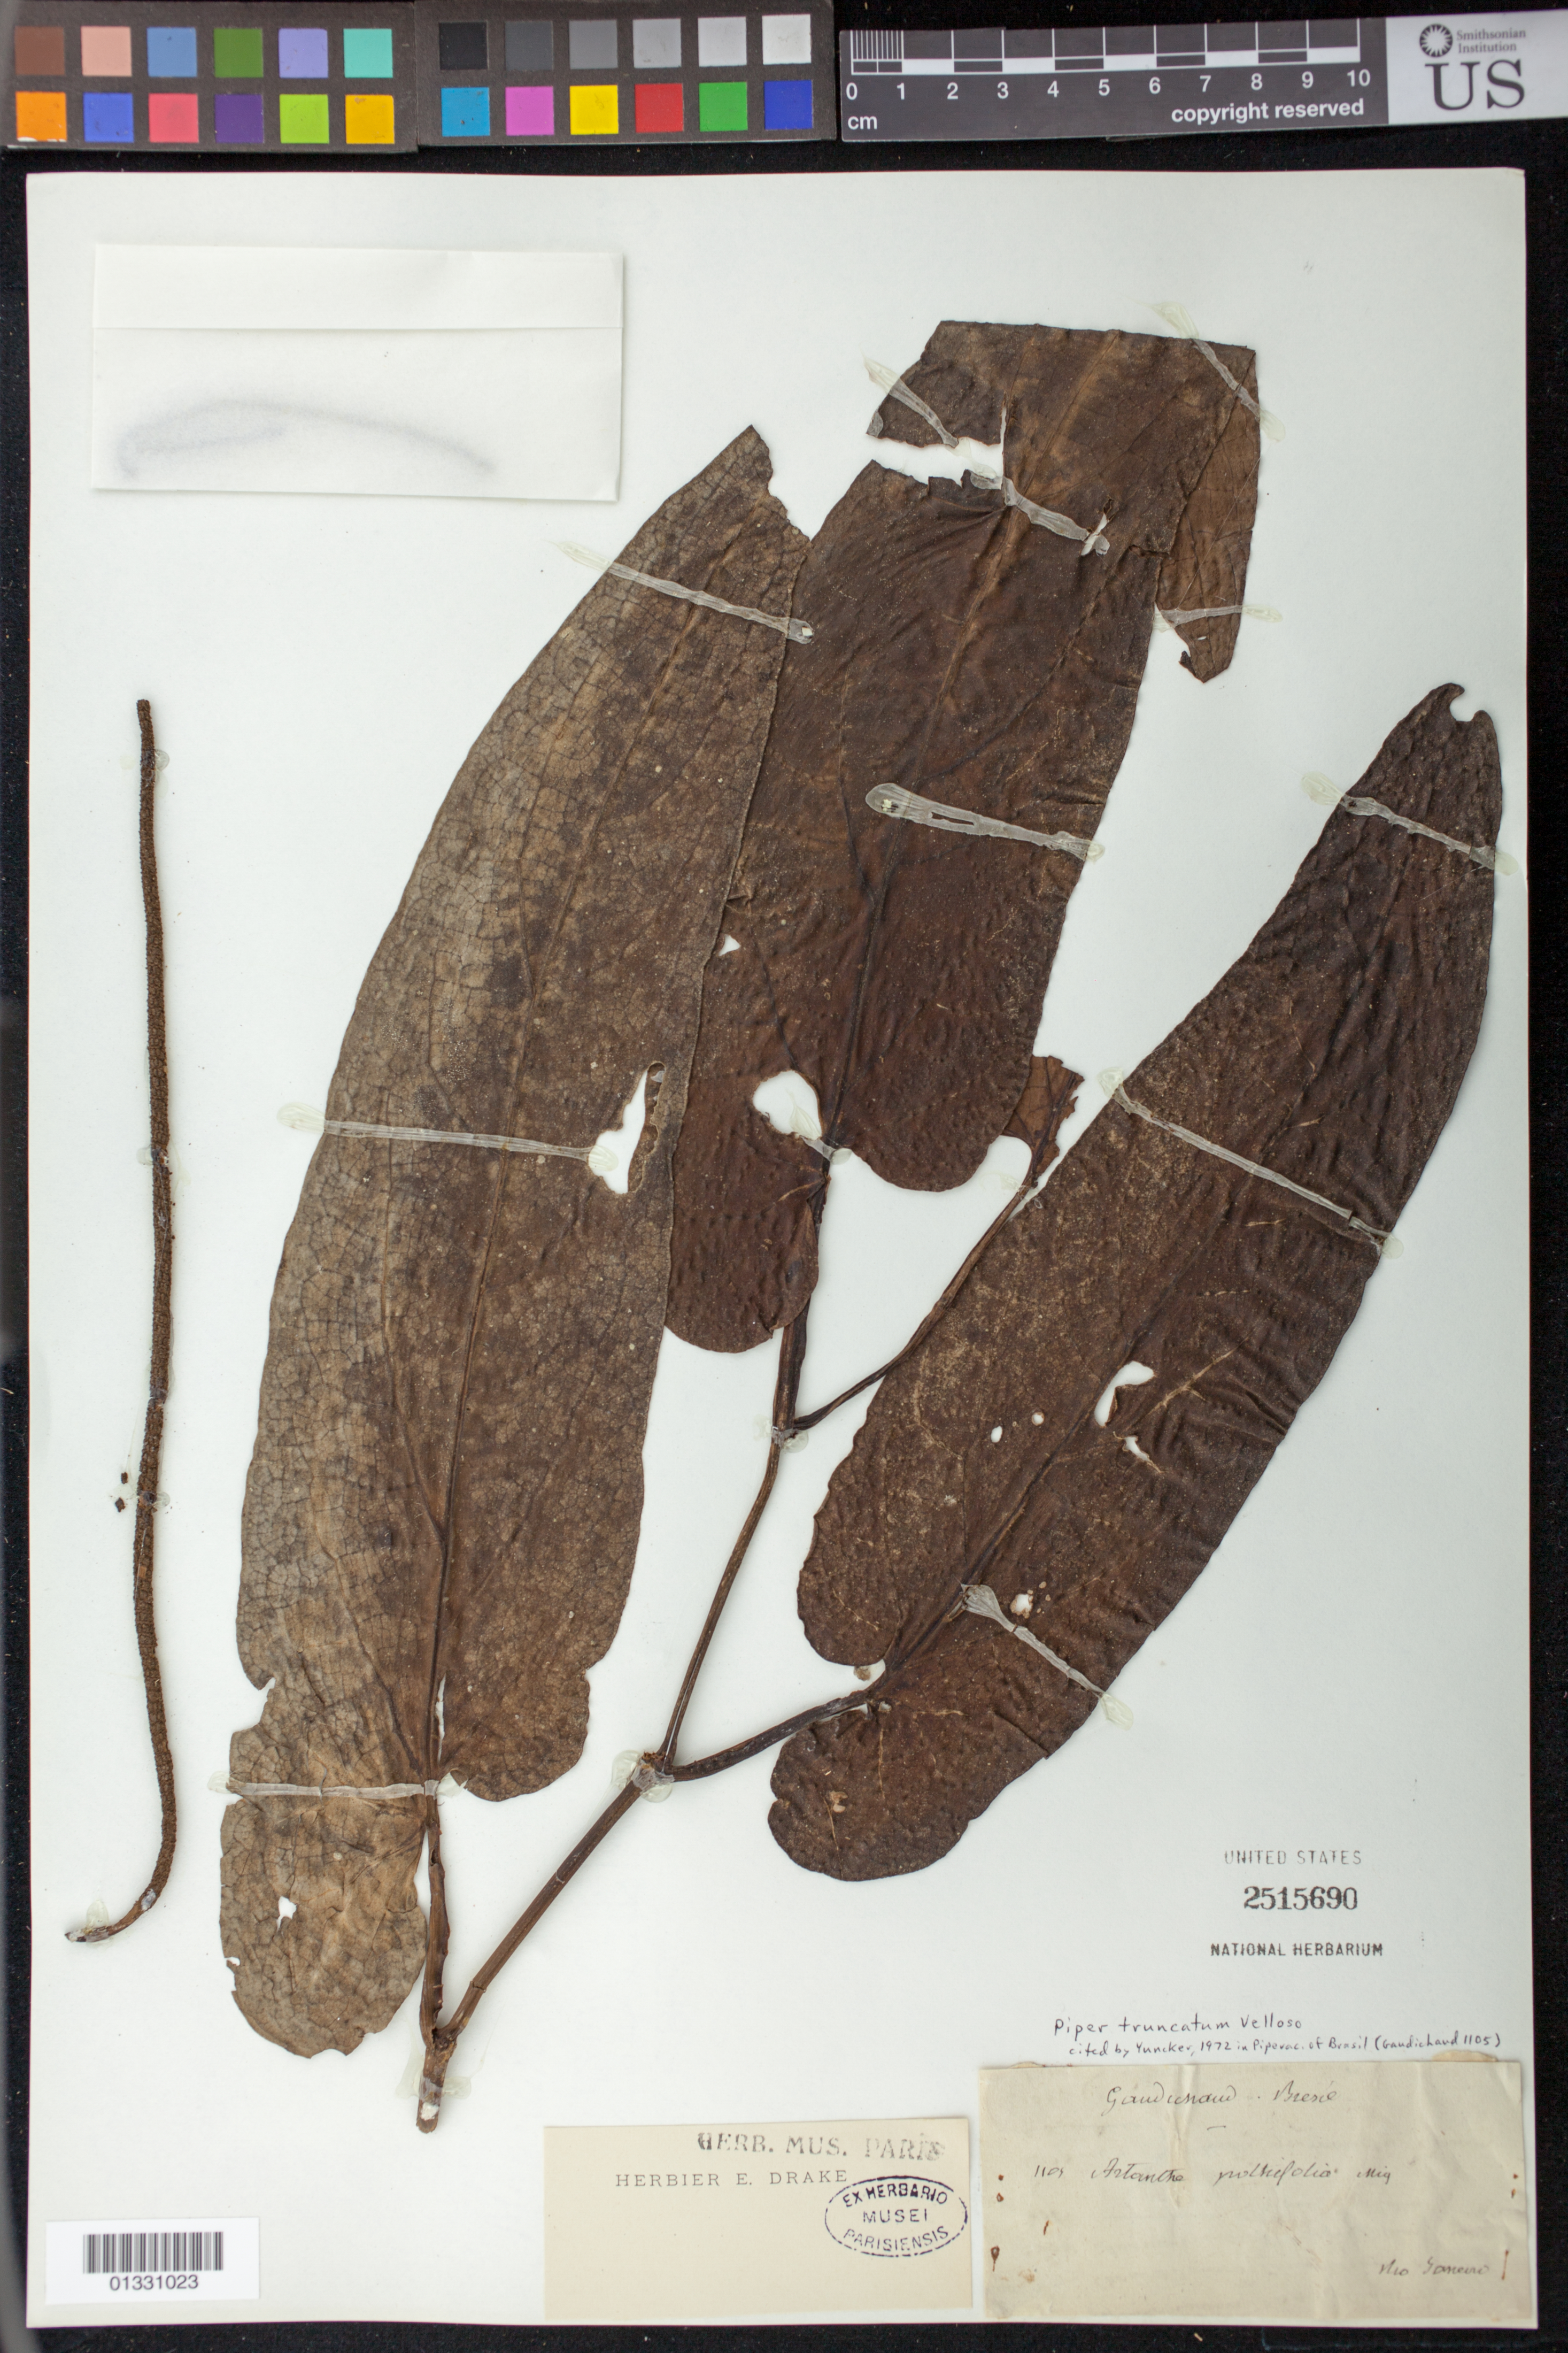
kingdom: Plantae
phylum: Tracheophyta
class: Magnoliopsida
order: Piperales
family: Piperaceae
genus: Piper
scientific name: Piper truncatum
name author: Vell.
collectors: C. Gaudichaud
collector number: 1105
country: Brazil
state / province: Rio de Janeiro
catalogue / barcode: US 2515690